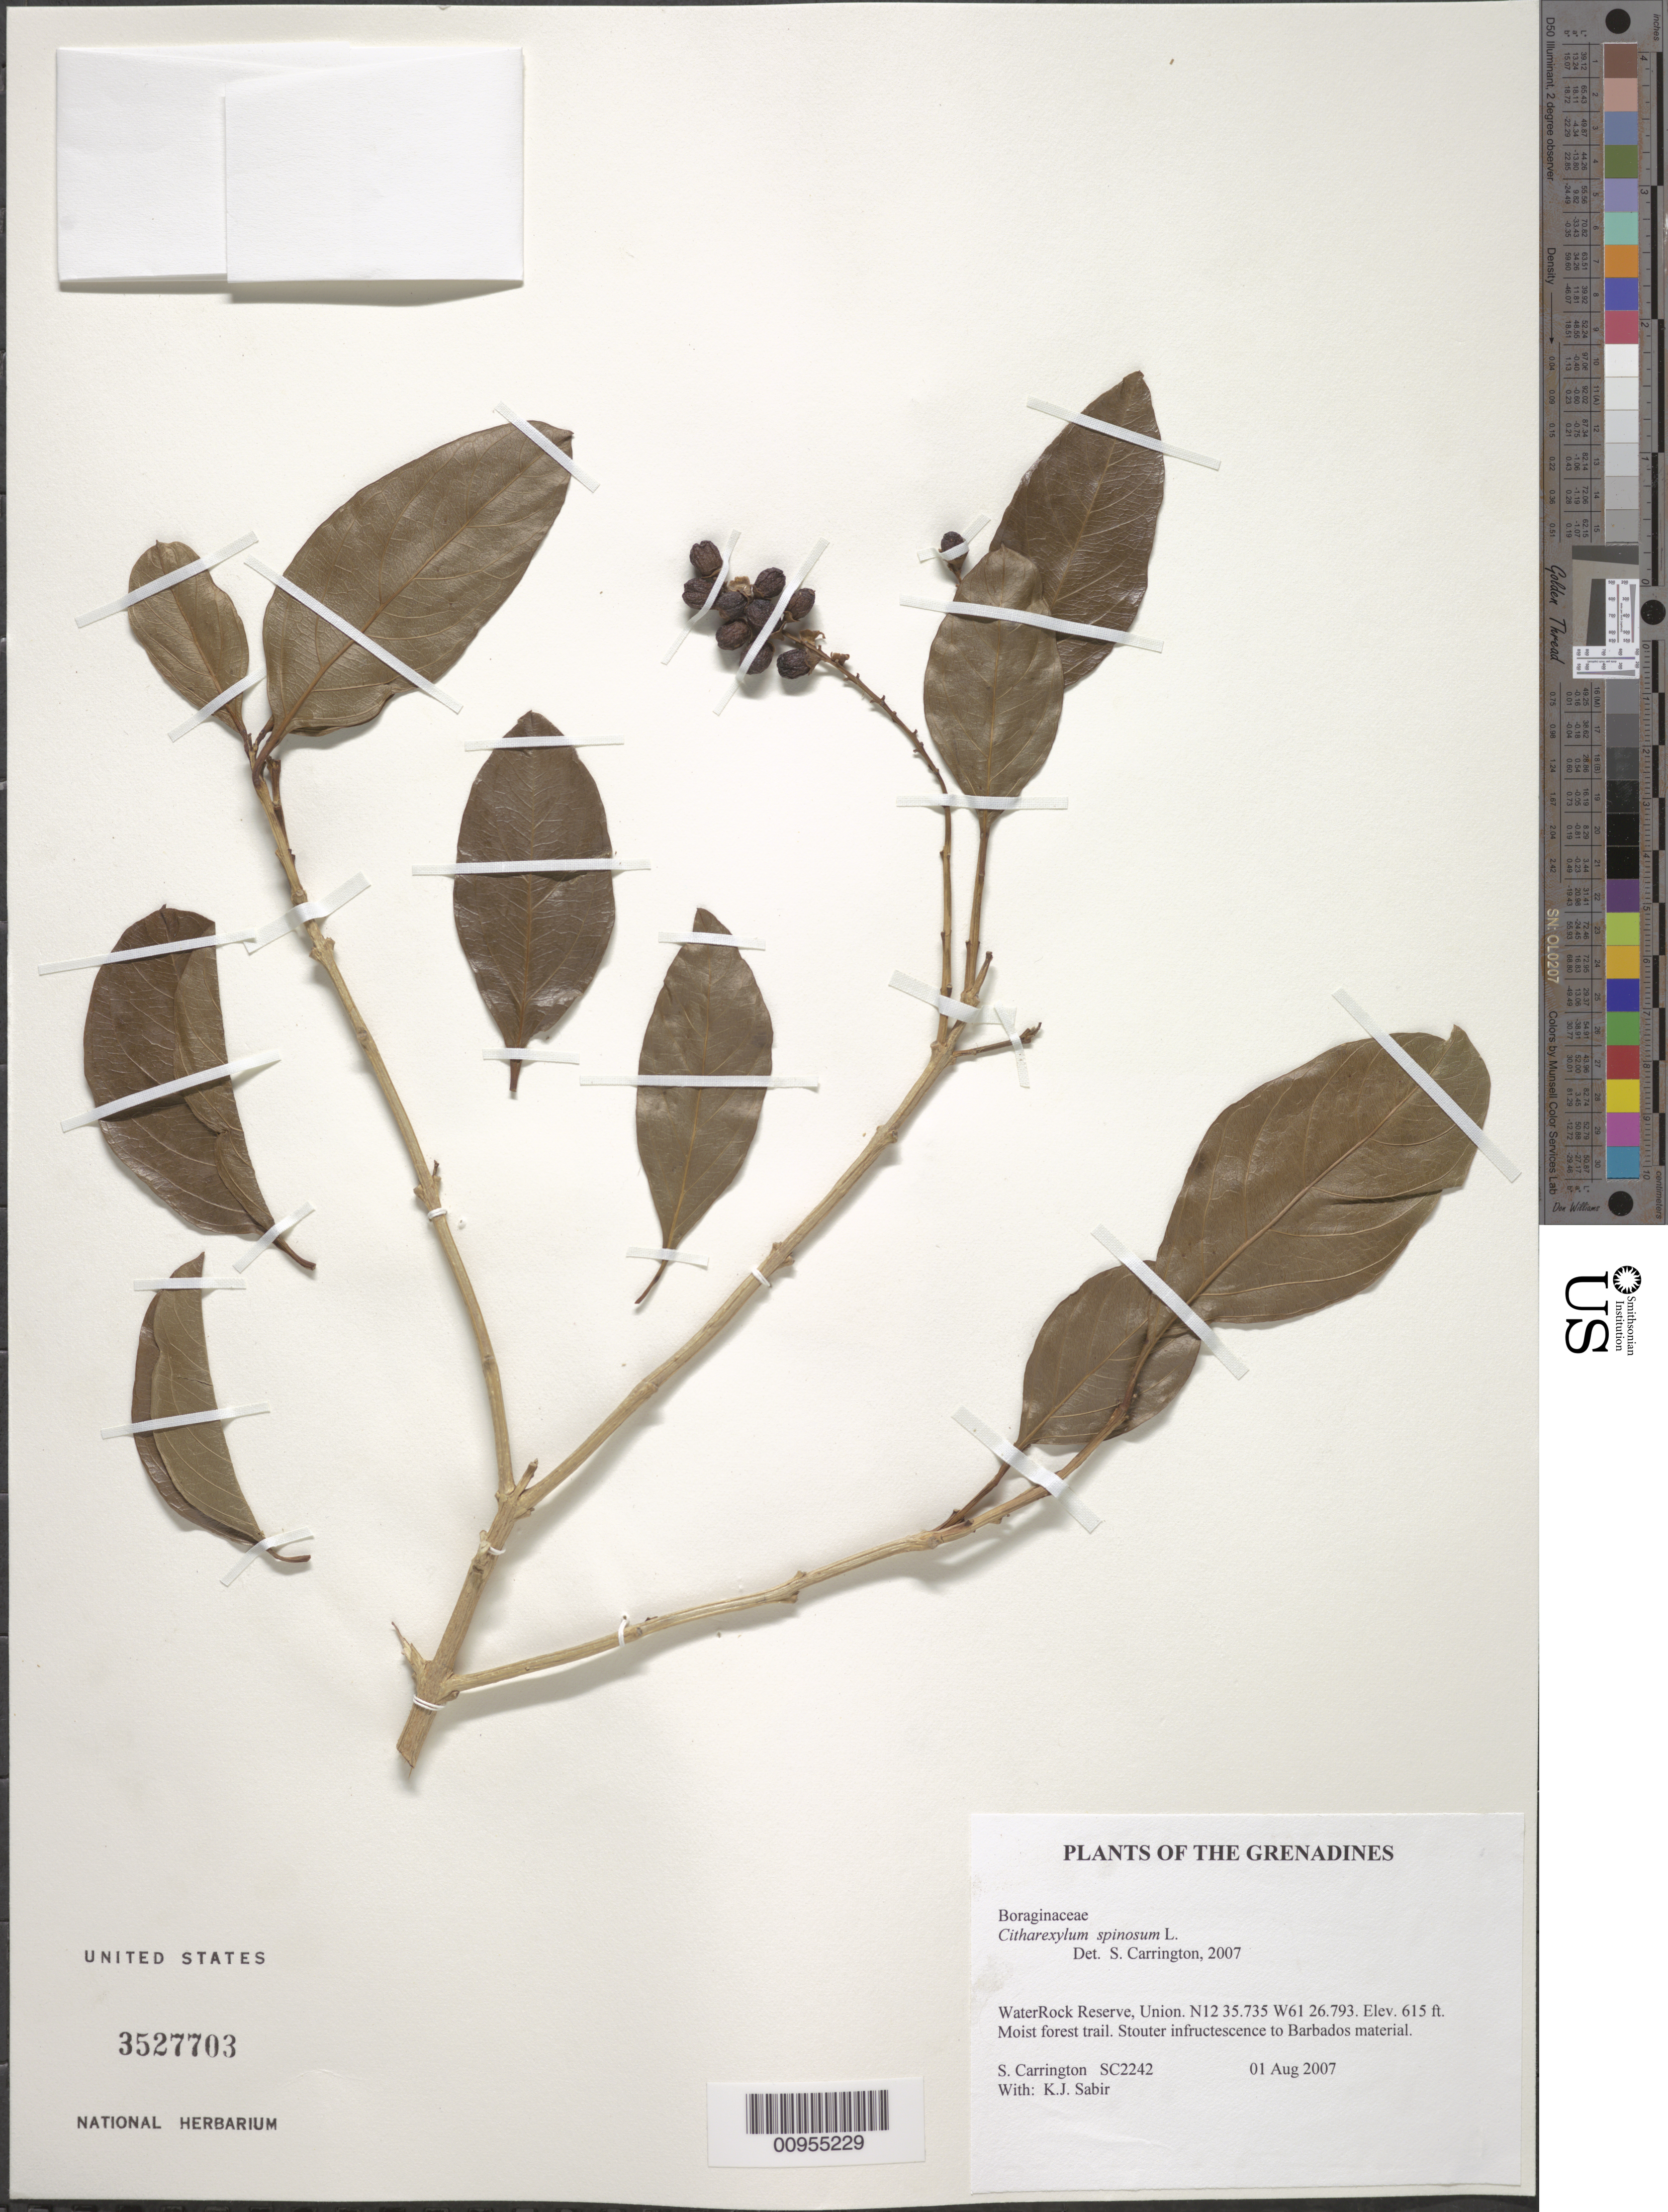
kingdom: Plantae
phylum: Tracheophyta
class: Magnoliopsida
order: Lamiales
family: Verbenaceae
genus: Citharexylum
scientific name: Citharexylum spinosum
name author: L.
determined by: Carrington, C. M. S.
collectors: C. M. S. Carrington & K. Sabir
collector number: SC 2242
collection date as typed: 01 Aug 2007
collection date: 2007-08-01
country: St. Vincent - Grenadines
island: Union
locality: WaterRock Reserve, Union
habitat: moist forest trail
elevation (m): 187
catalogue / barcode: US 3527703